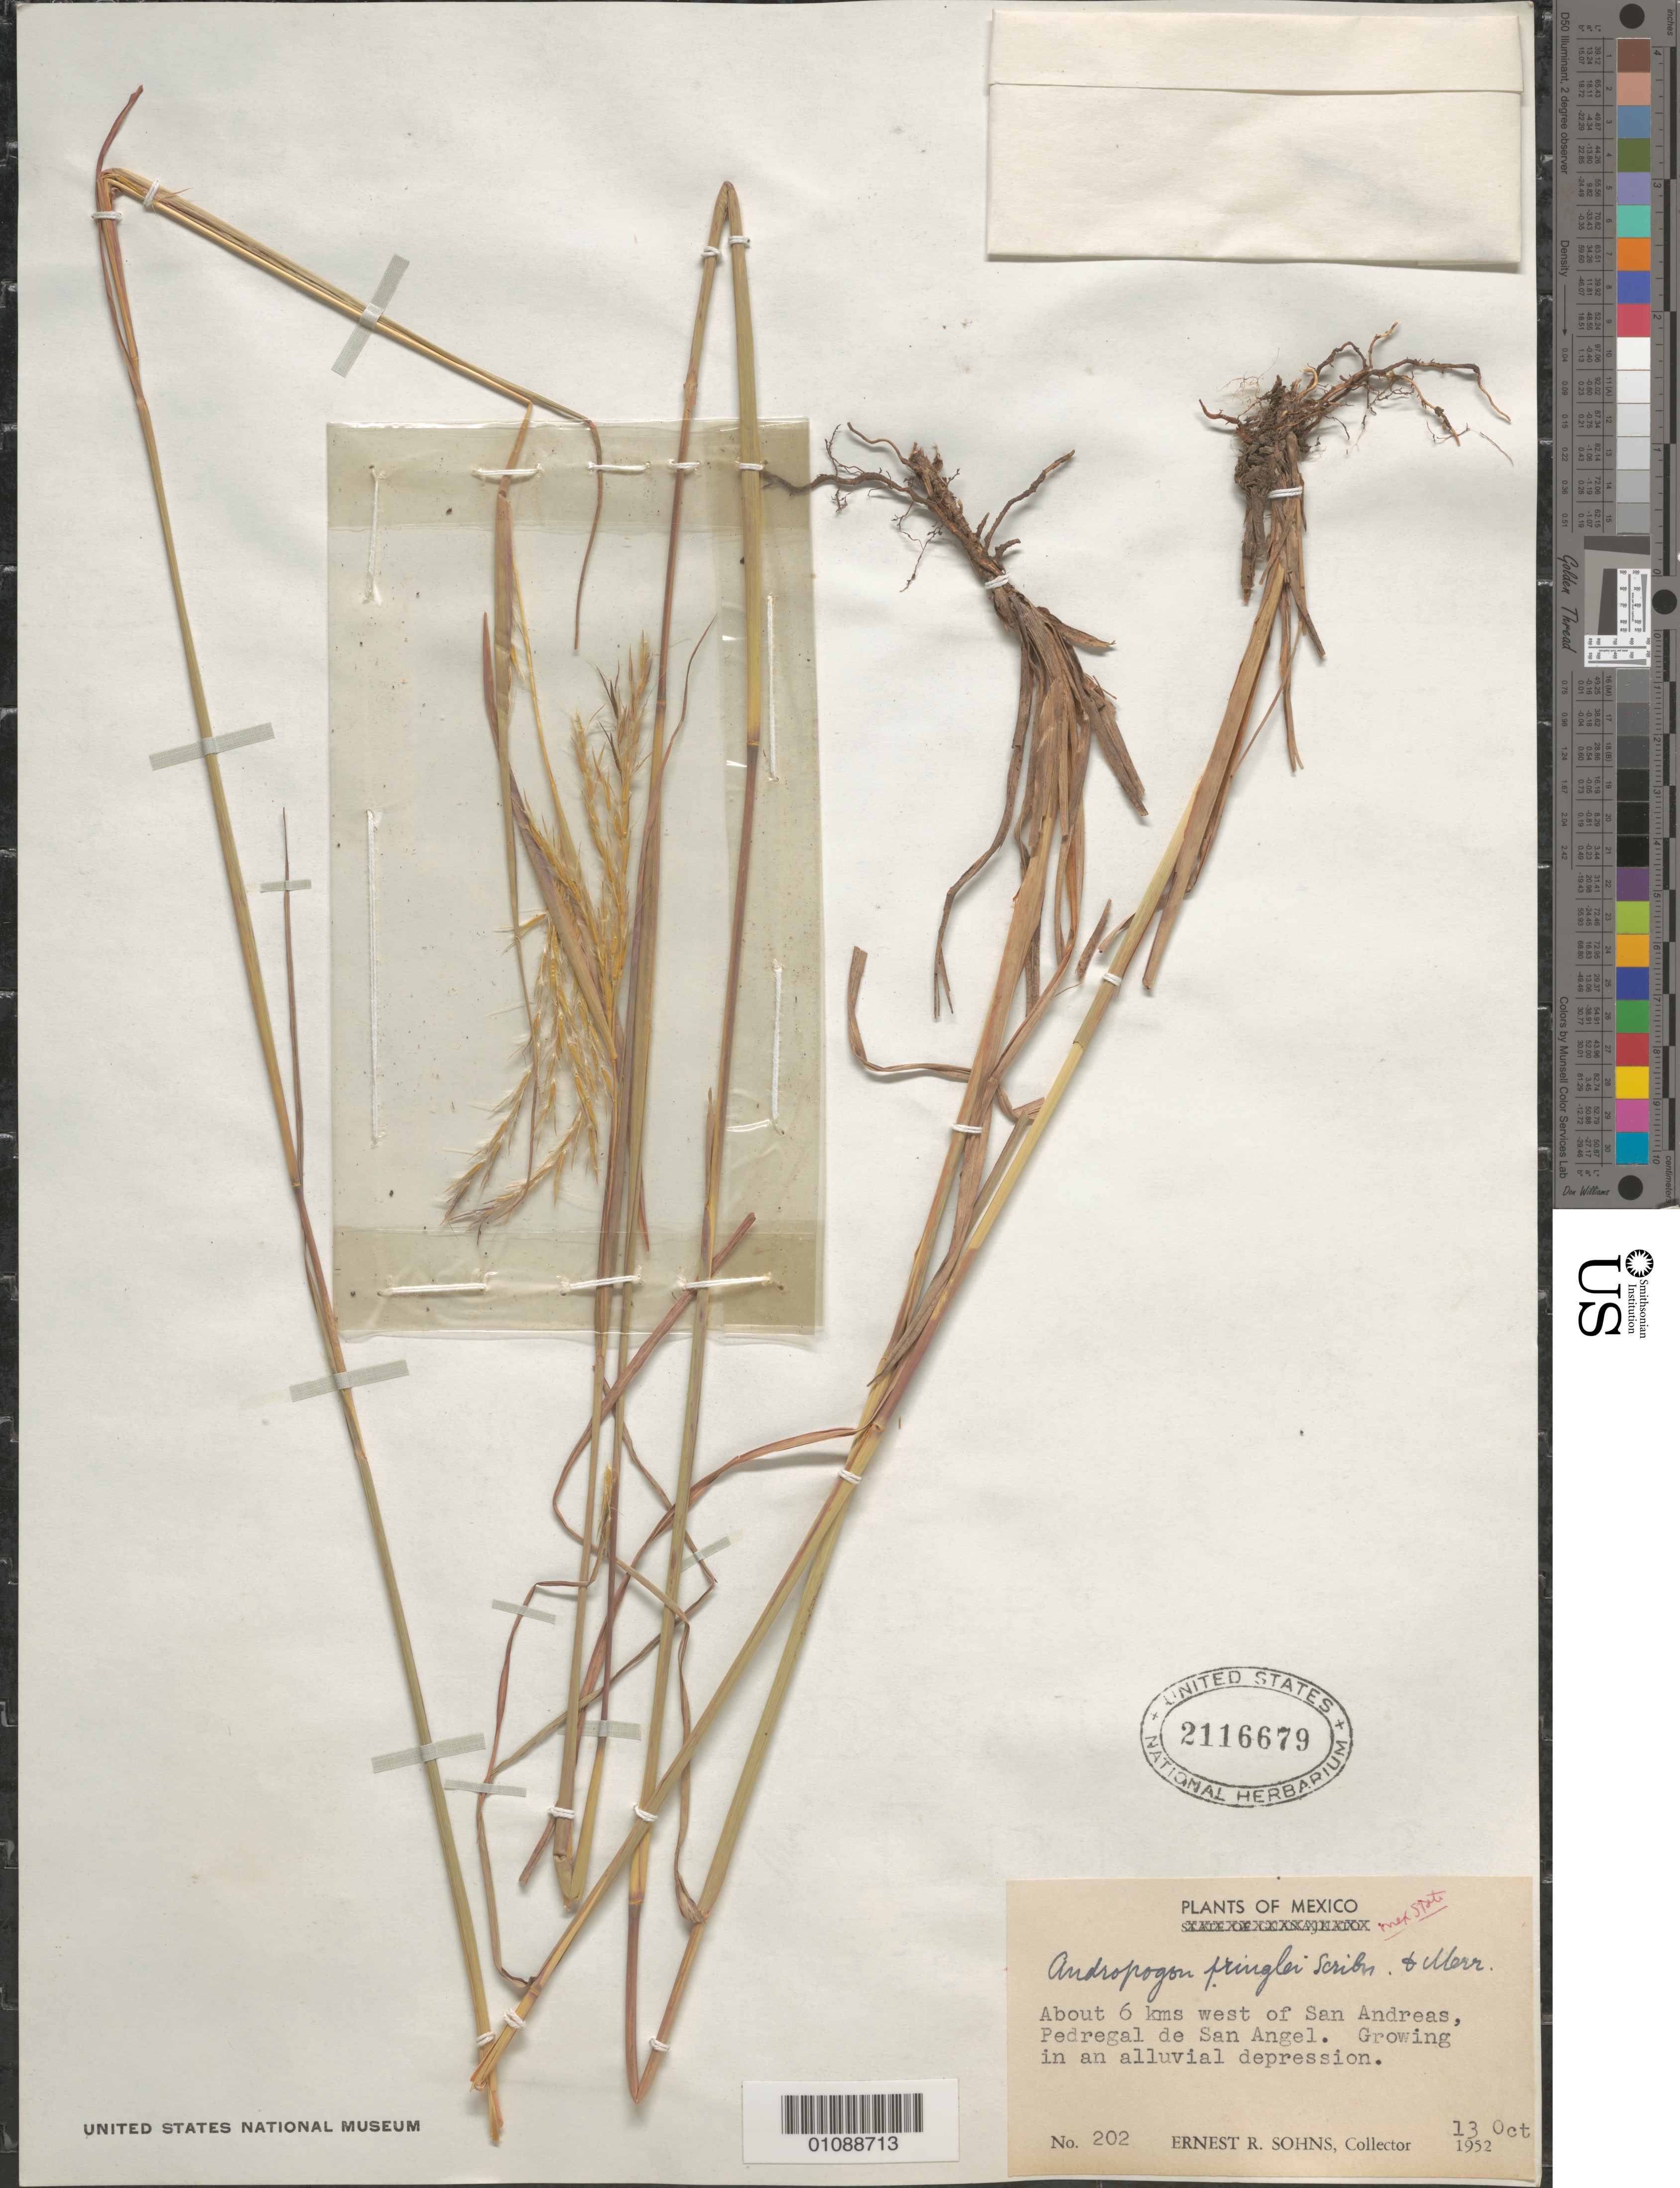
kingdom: Plantae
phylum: Tracheophyta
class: Liliopsida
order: Poales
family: Poaceae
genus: Andropogon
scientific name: Andropogon pringlei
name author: Scribn. & Merr.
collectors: E. R. Sohns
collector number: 202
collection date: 1952-10-13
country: Mexico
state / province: México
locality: About 6 km west of San Andreas, Pedregal de San Angel.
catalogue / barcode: US 2116679